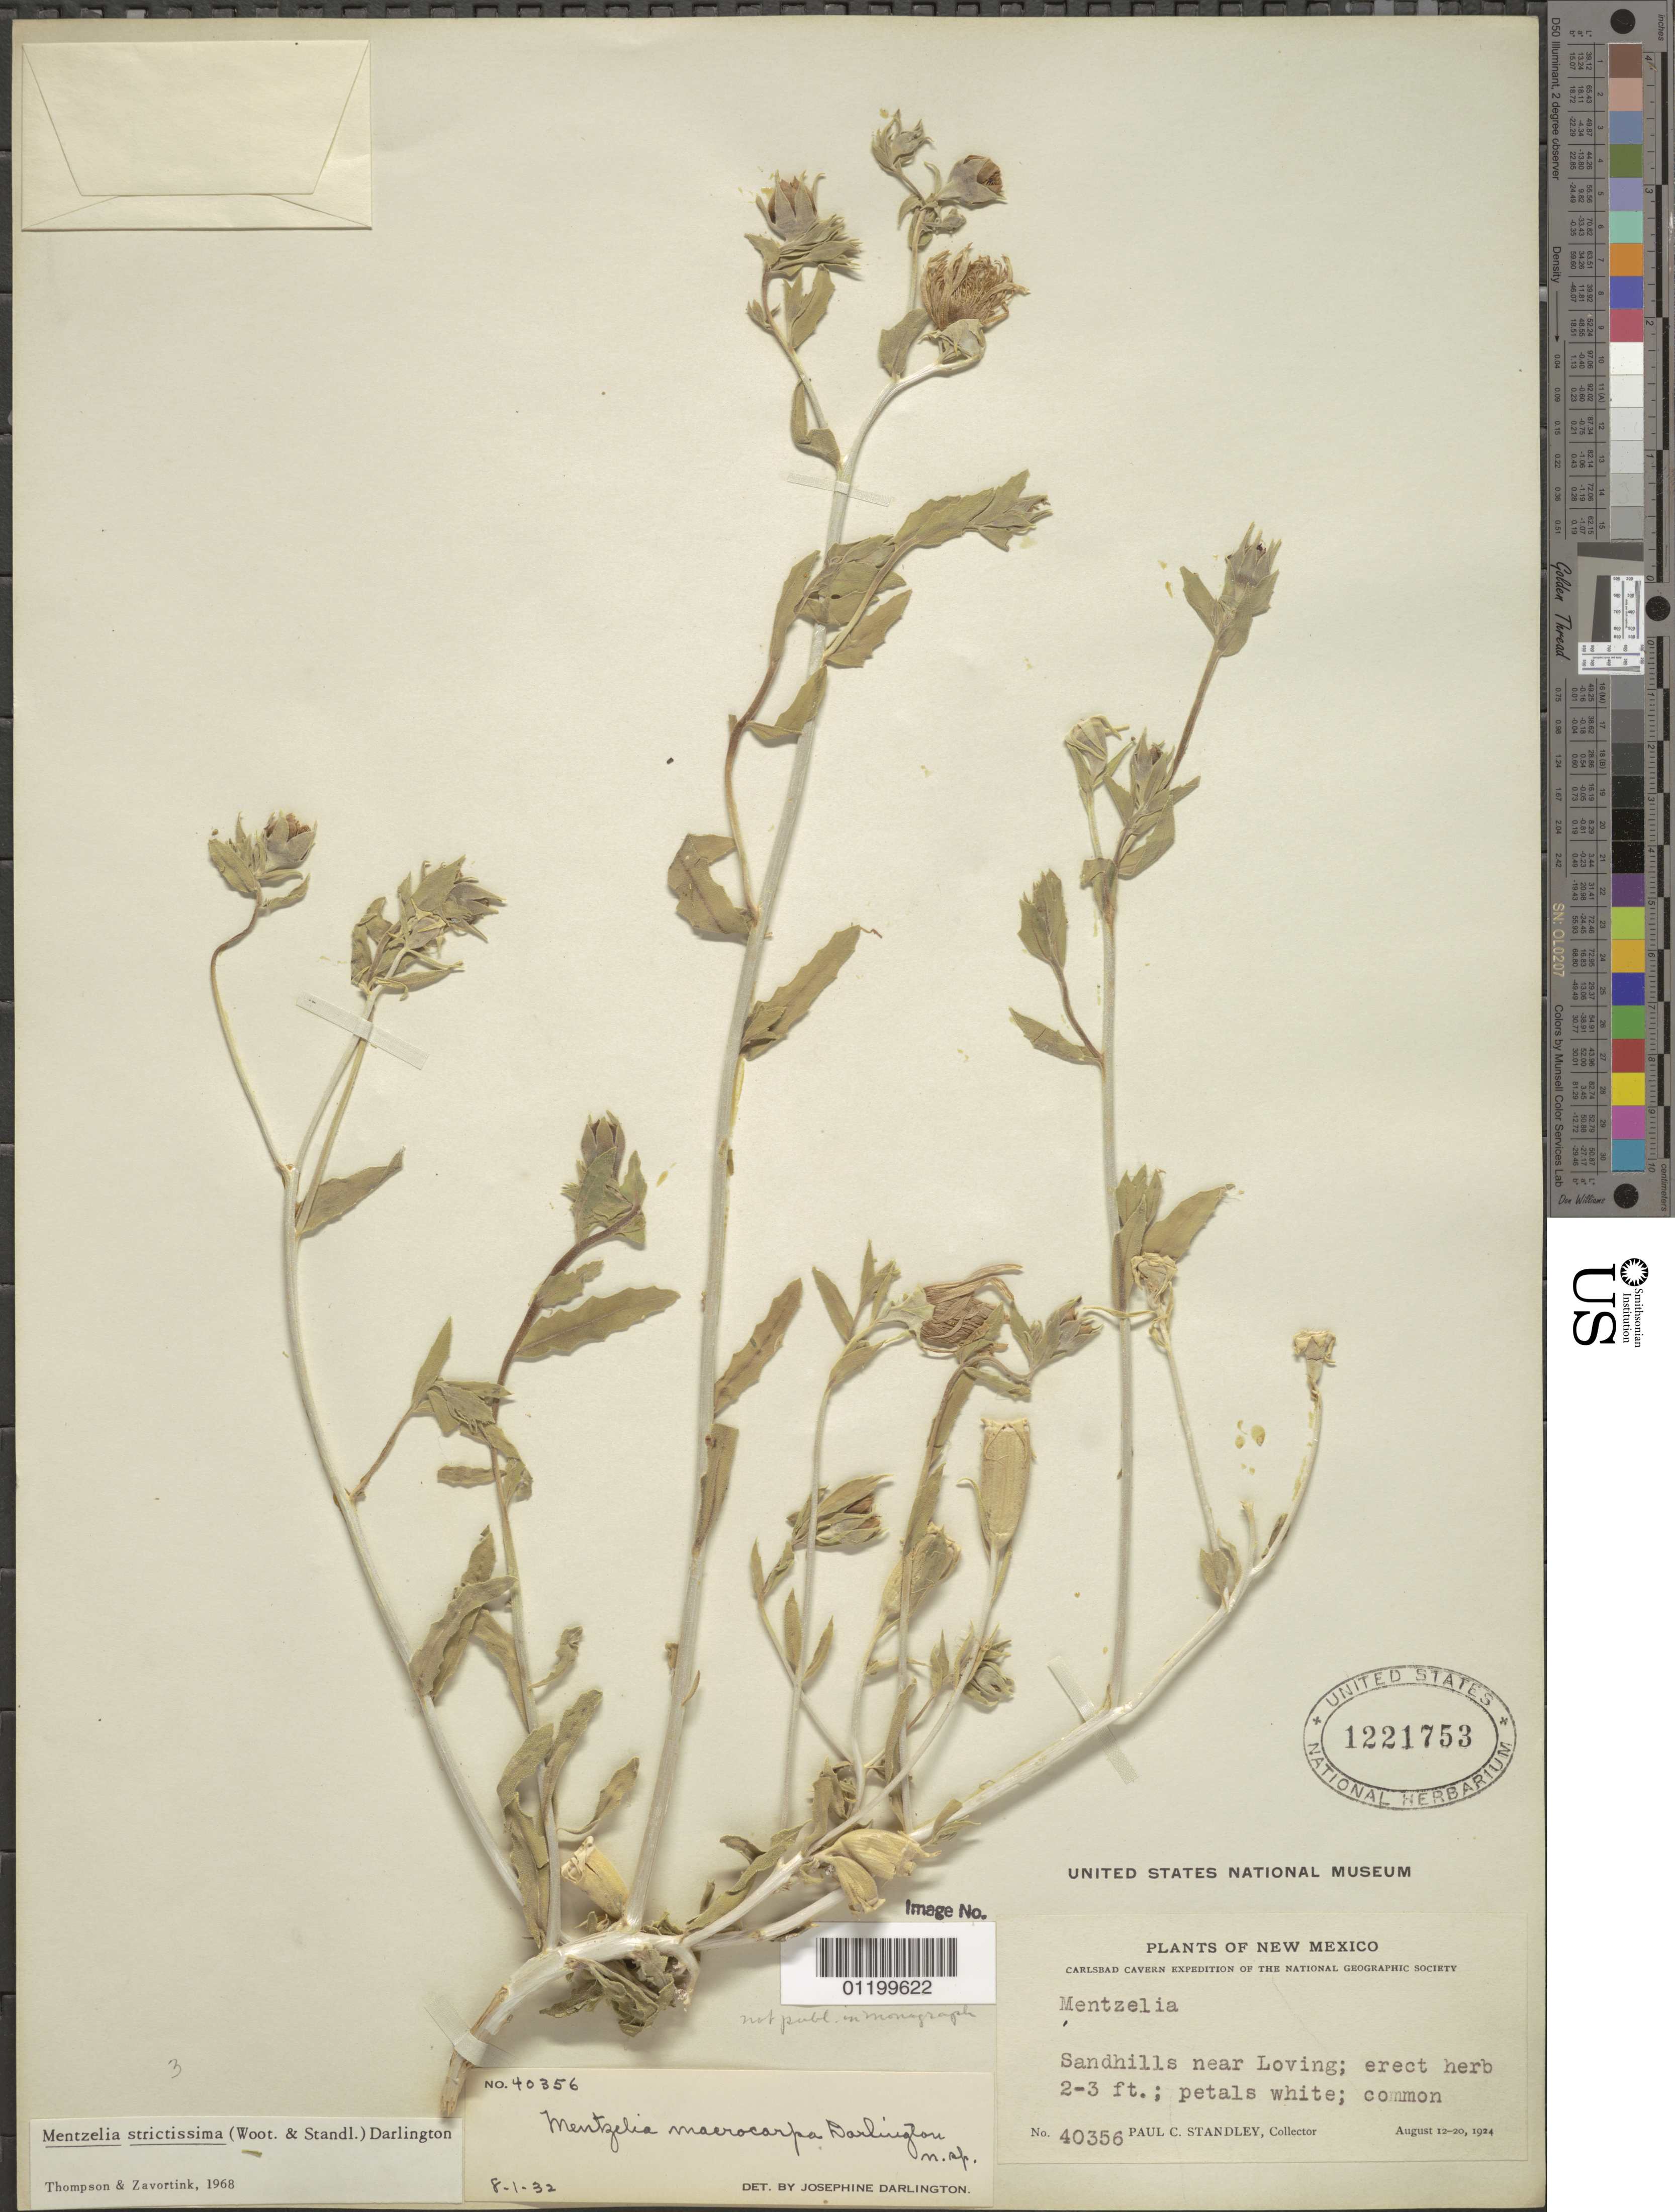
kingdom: Plantae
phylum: Tracheophyta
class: Magnoliopsida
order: Cornales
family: Loasaceae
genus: Mentzelia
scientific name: Mentzelia strictissima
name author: (Wooton & Standl.) J. Darl.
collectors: P. C. Standley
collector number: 40356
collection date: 1924-08-12/1924-08-20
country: United States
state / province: New Mexico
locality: Sandhills near Loving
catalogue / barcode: US 1221753